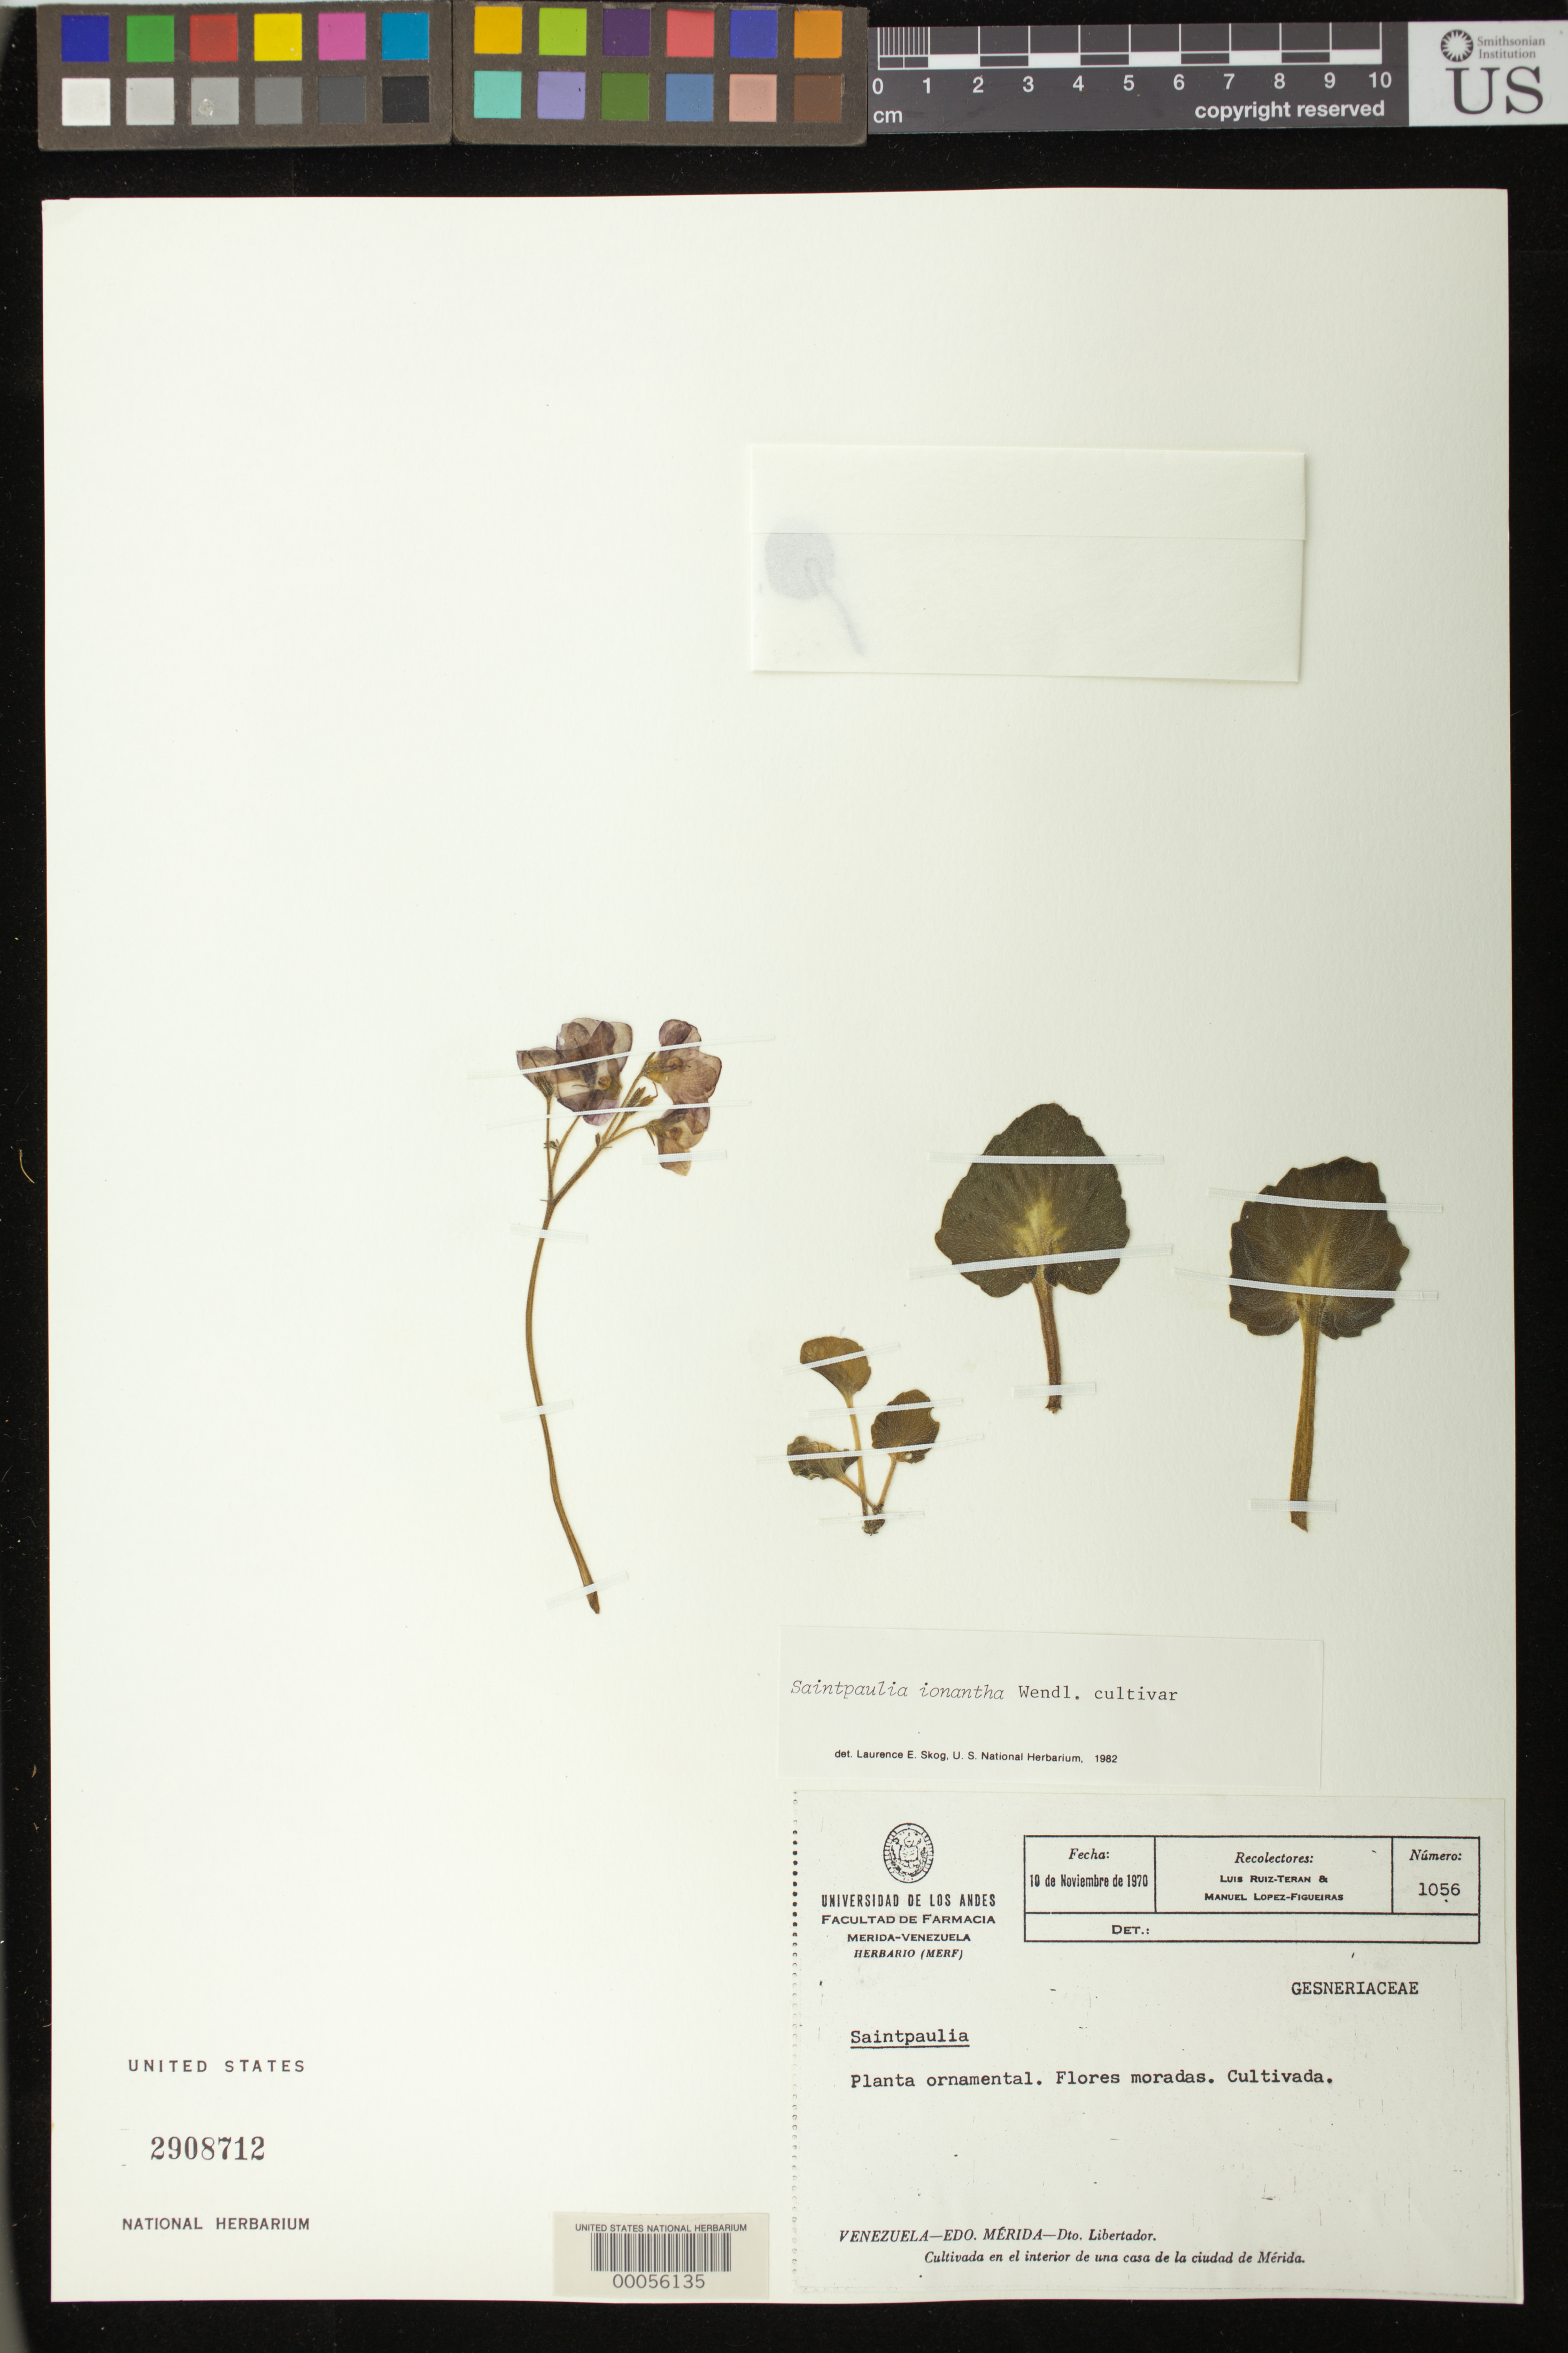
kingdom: Plantae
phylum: Tracheophyta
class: Magnoliopsida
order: Lamiales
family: Gesneriaceae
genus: Streptocarpus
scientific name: Streptocarpus ionanthus subsp. ionanthus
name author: (H. Wendl.) Christenh.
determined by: Skog, Laurence E.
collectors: L. E. Ruíz-Terán & M. López Figueiras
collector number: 1056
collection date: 1970-11-10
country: Venezuela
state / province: Mérida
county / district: Libertador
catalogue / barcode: US 2908712